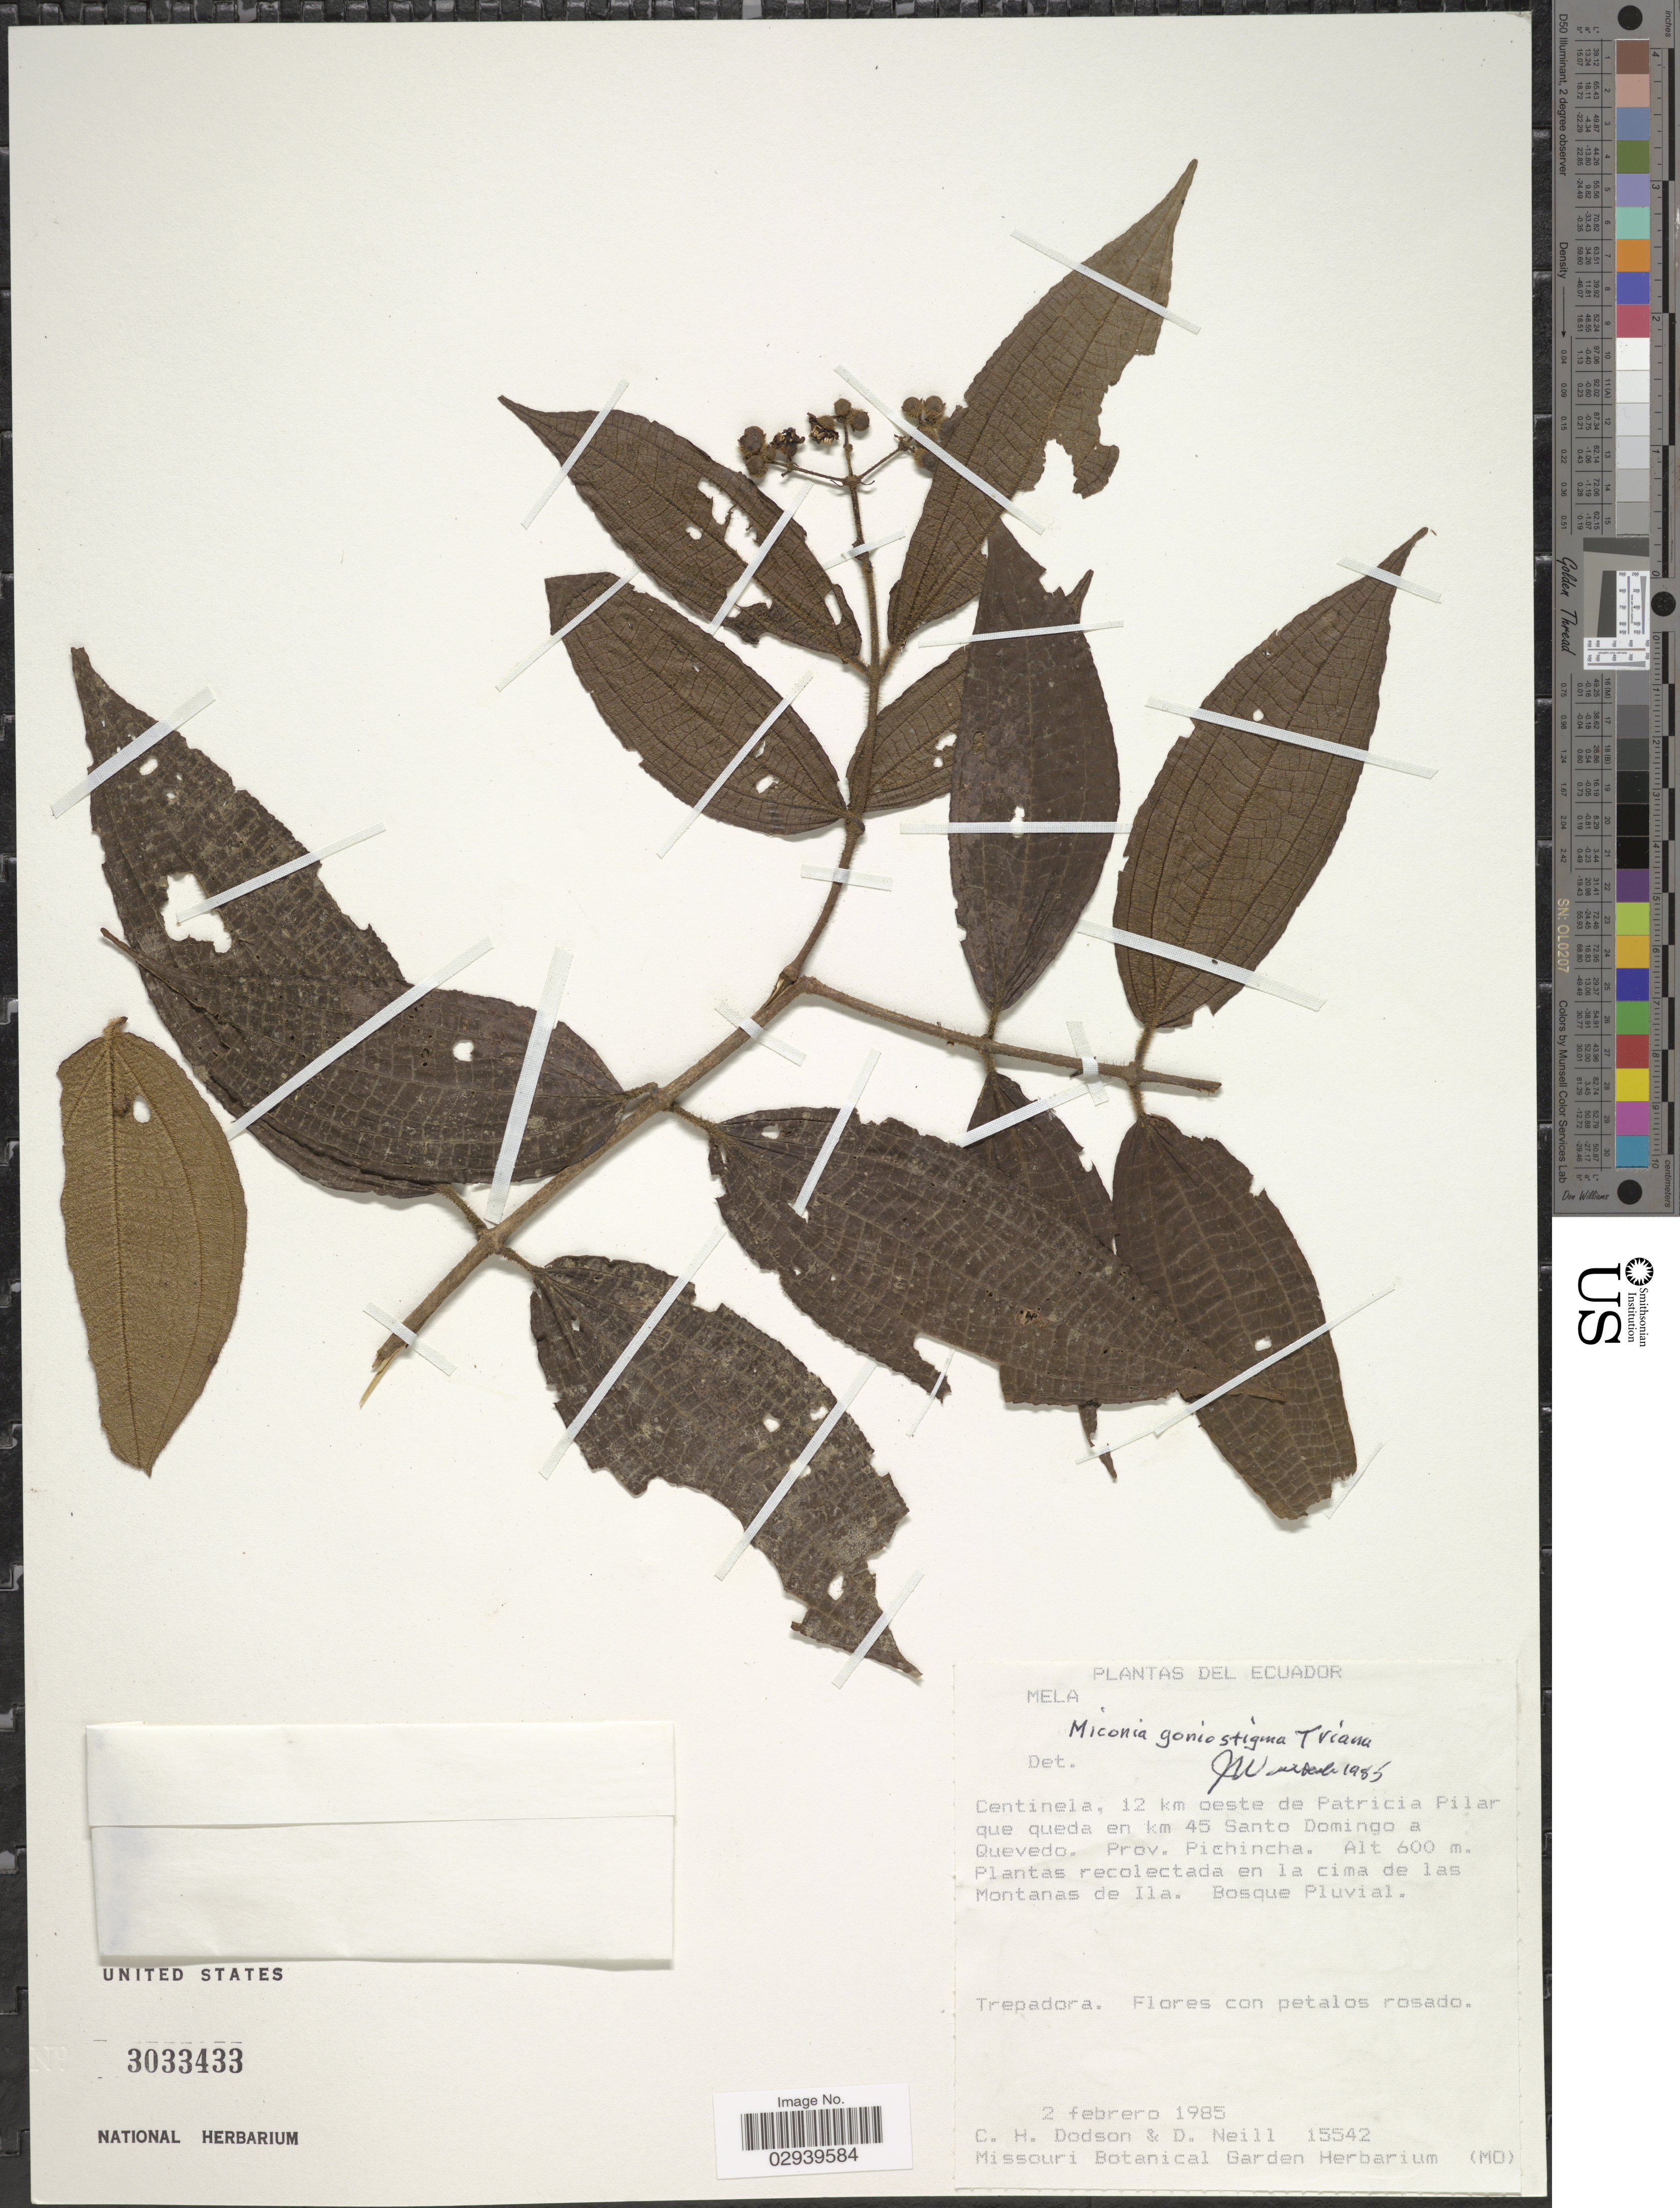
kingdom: Plantae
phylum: Tracheophyta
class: Magnoliopsida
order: Myrtales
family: Melastomataceae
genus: Miconia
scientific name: Miconia goniostigma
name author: Triana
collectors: C. H. Dodson & D. Neill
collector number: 15542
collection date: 1985-02-02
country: Ecuador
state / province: Pichincha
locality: Centinela, 12 km oeste de Patricia Pilar que queda en km 45 Santo Domingo a Quevedo. En la cima de las Montanas de Ila.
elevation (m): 600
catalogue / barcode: US 3033433